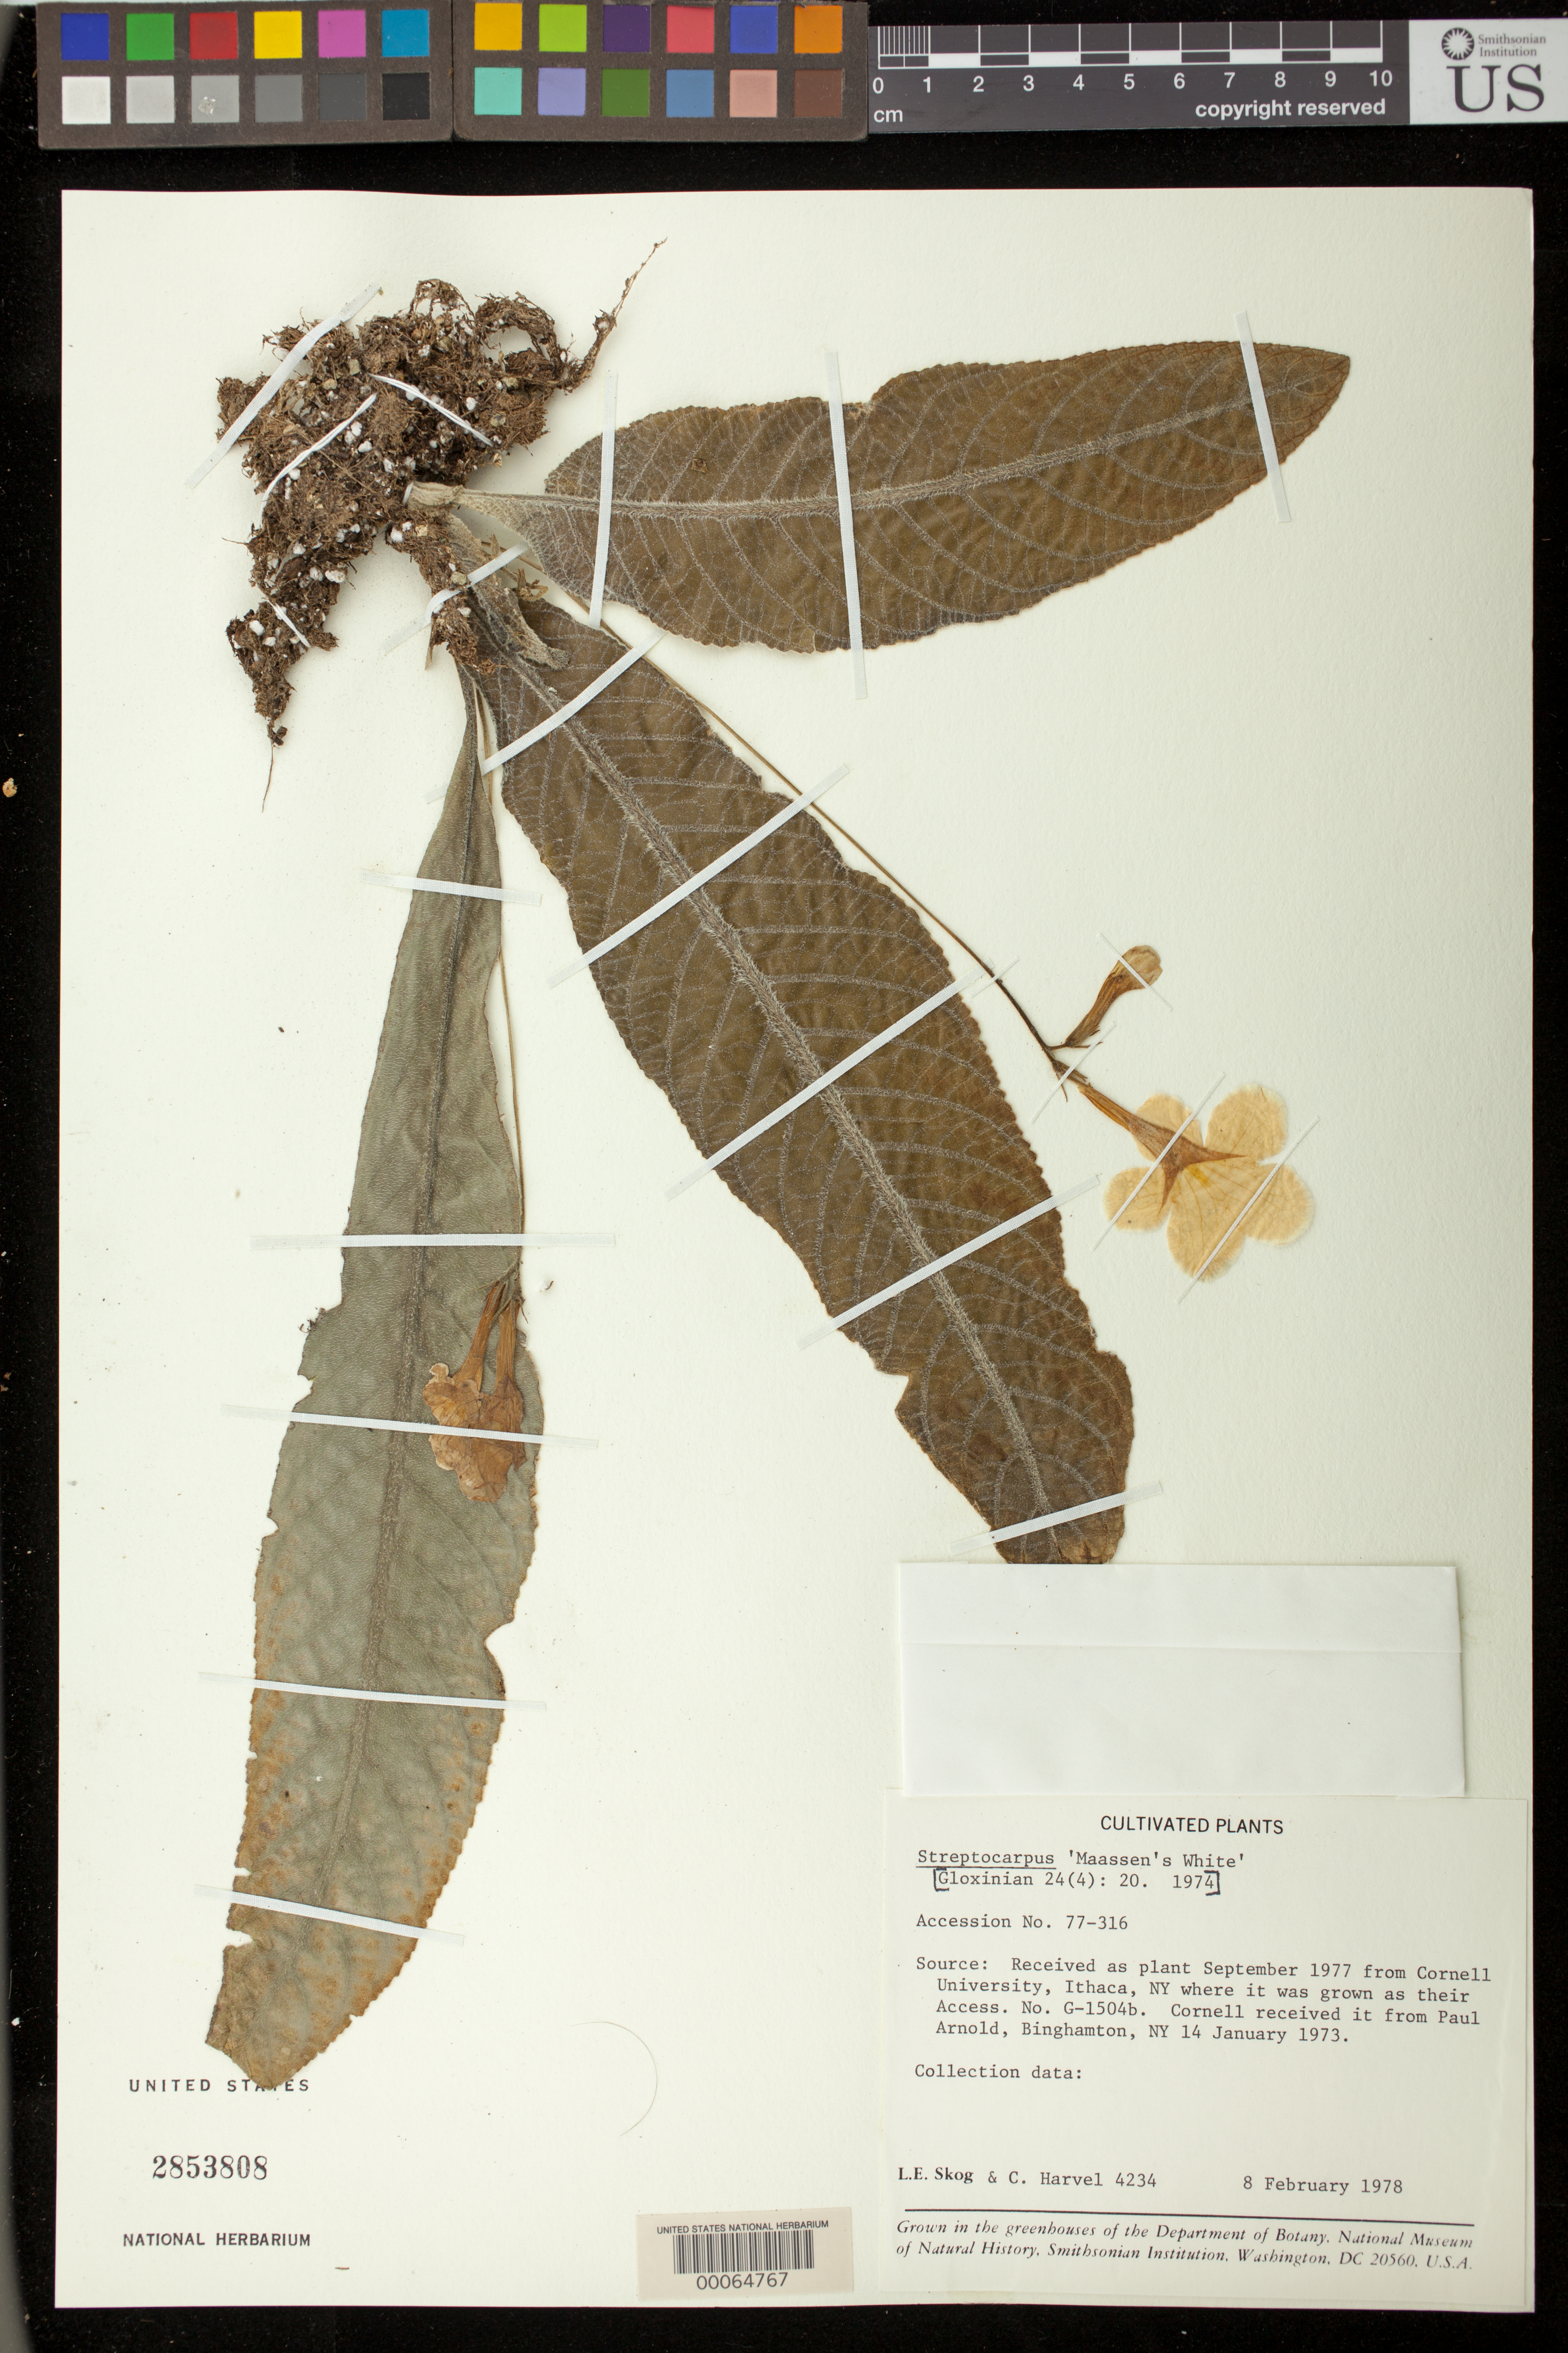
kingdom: Plantae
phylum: Tracheophyta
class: Magnoliopsida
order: Lamiales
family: Gesneriaceae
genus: Streptocarpus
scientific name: Streptocarpus 'Maasen's White'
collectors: L. E. Skog & C. Harvel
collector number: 4234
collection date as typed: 08 Feb 1978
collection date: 1978-02-08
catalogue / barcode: US 2853808